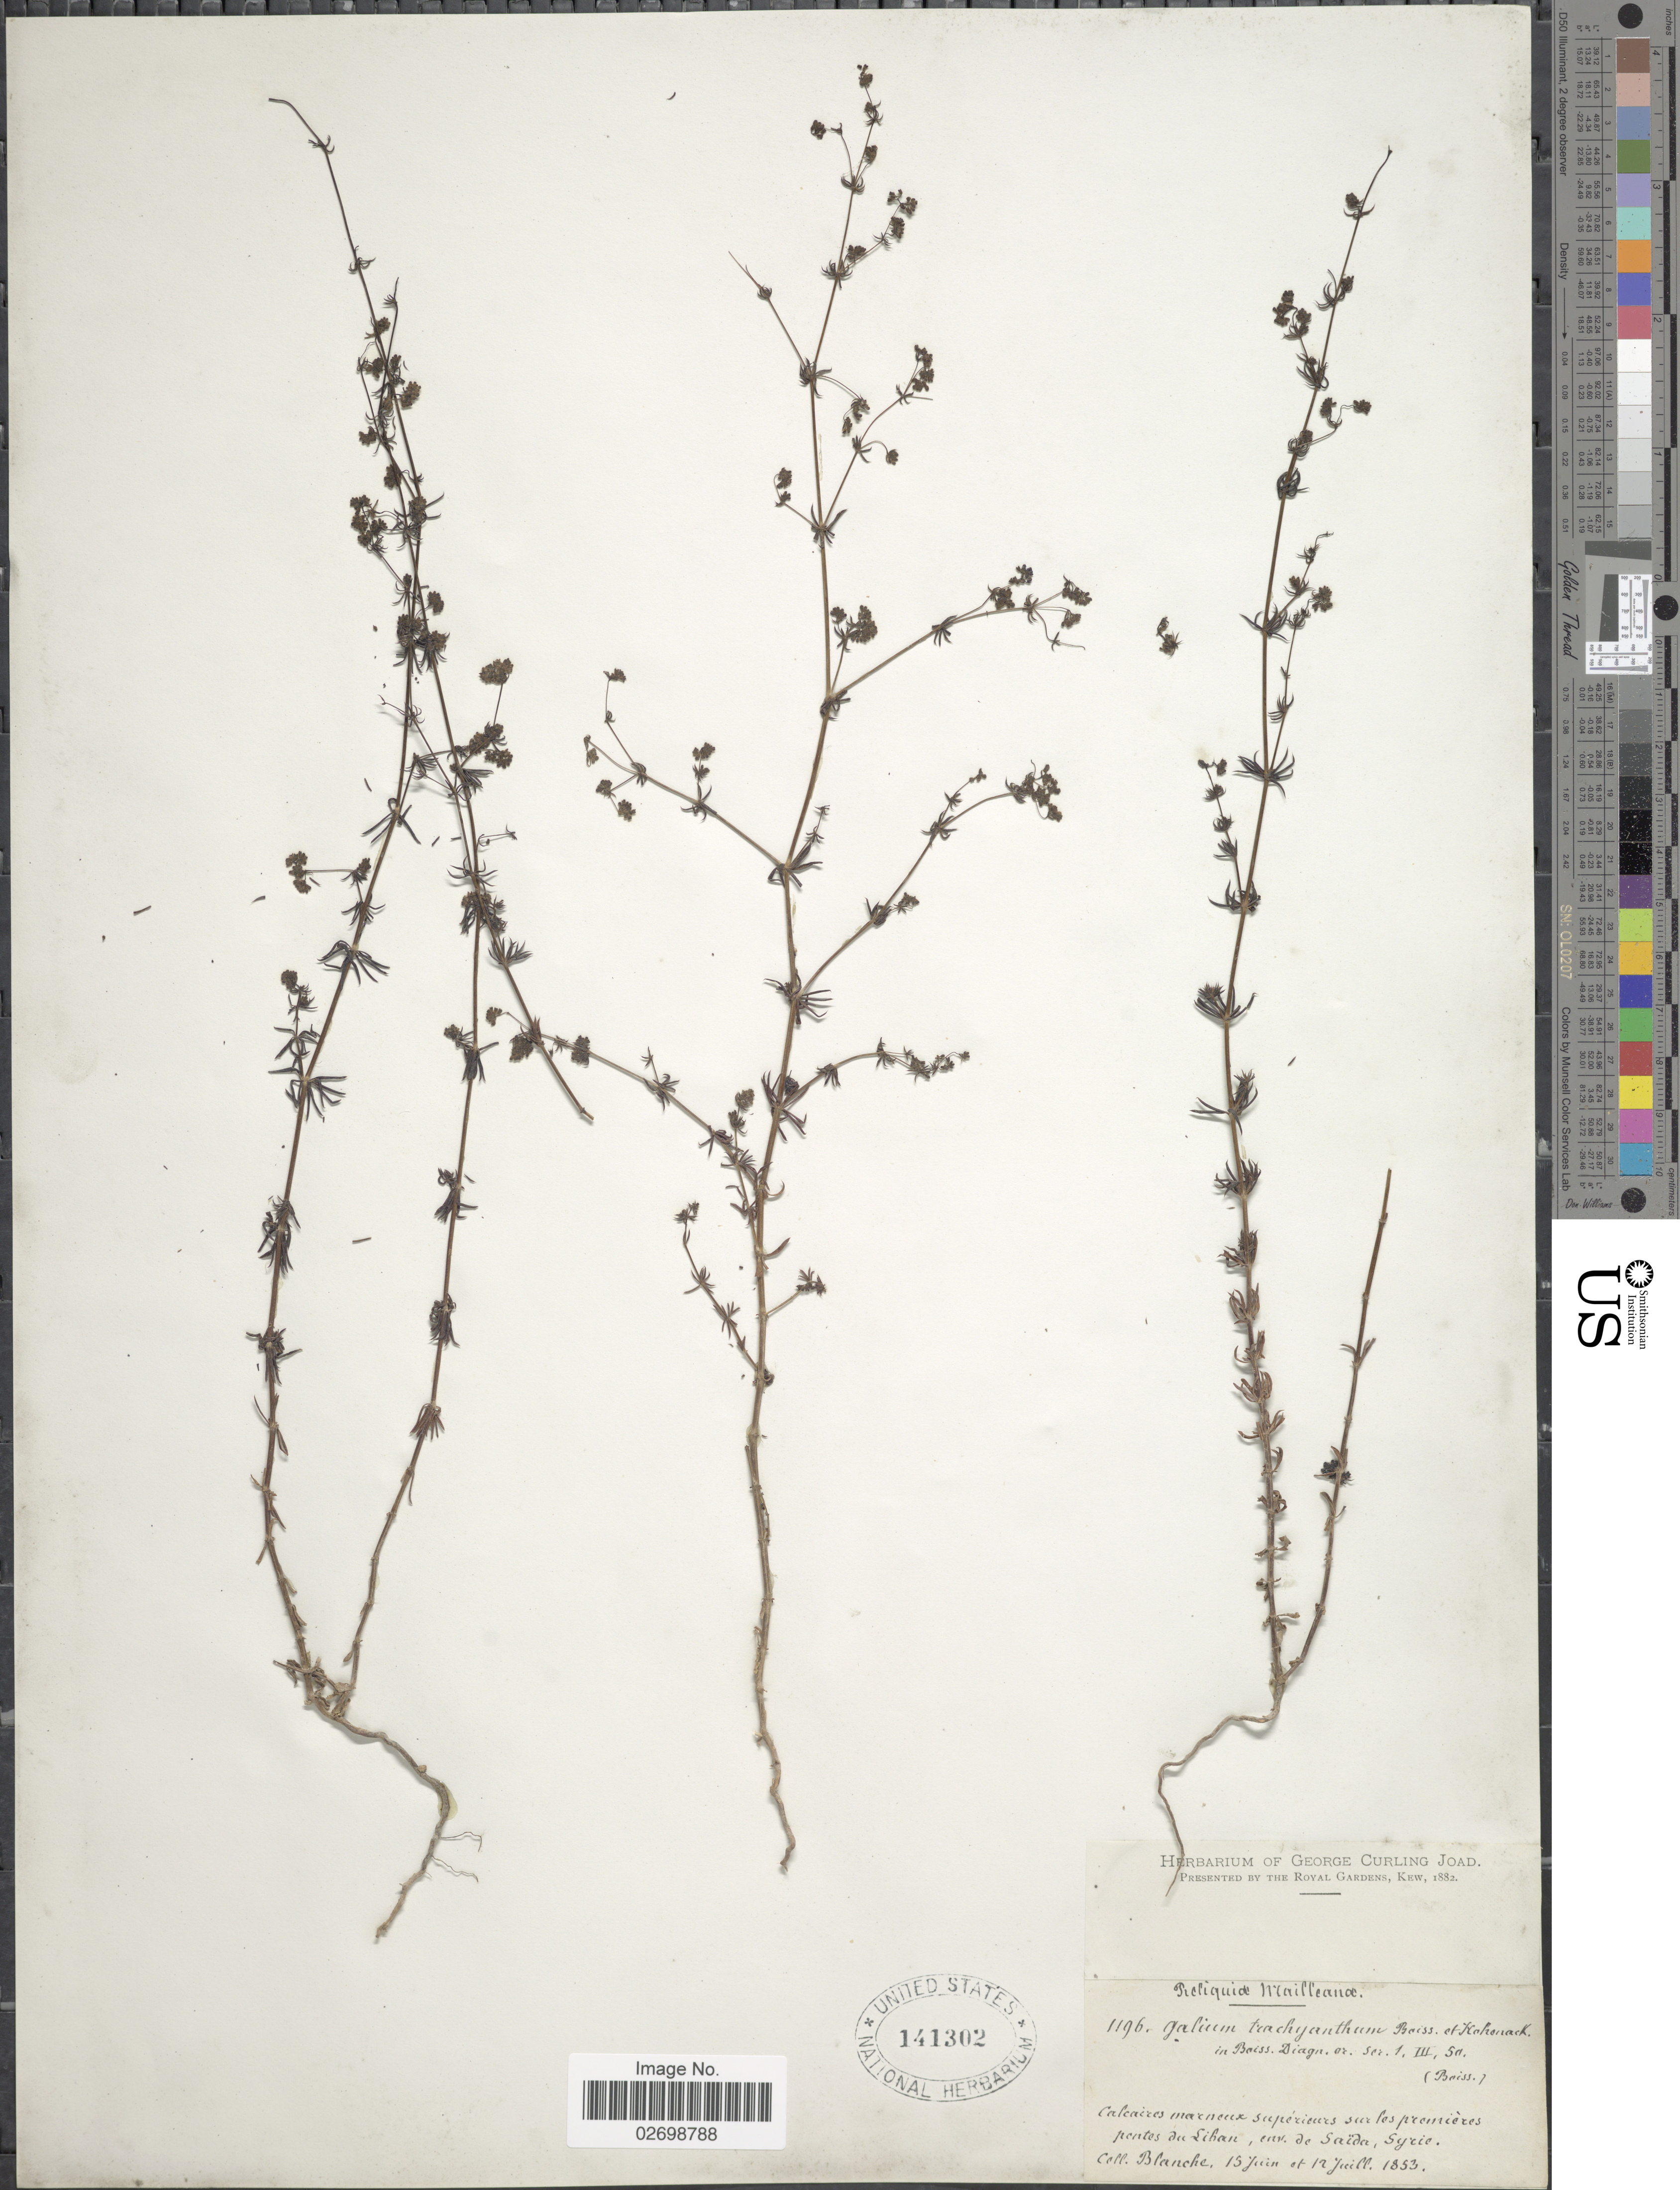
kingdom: Plantae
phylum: Tracheophyta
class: Magnoliopsida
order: Gentianales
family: Rubiaceae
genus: Galium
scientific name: Galium trachyanthum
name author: Boiss. & Hohen.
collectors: -. Blanche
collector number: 1196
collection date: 1853-06-15/1853-07-12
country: Syria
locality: Calcaires marneaux superieurs sur les premieres pentes du Liba, env. de Saida [interpreted]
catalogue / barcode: US 141302